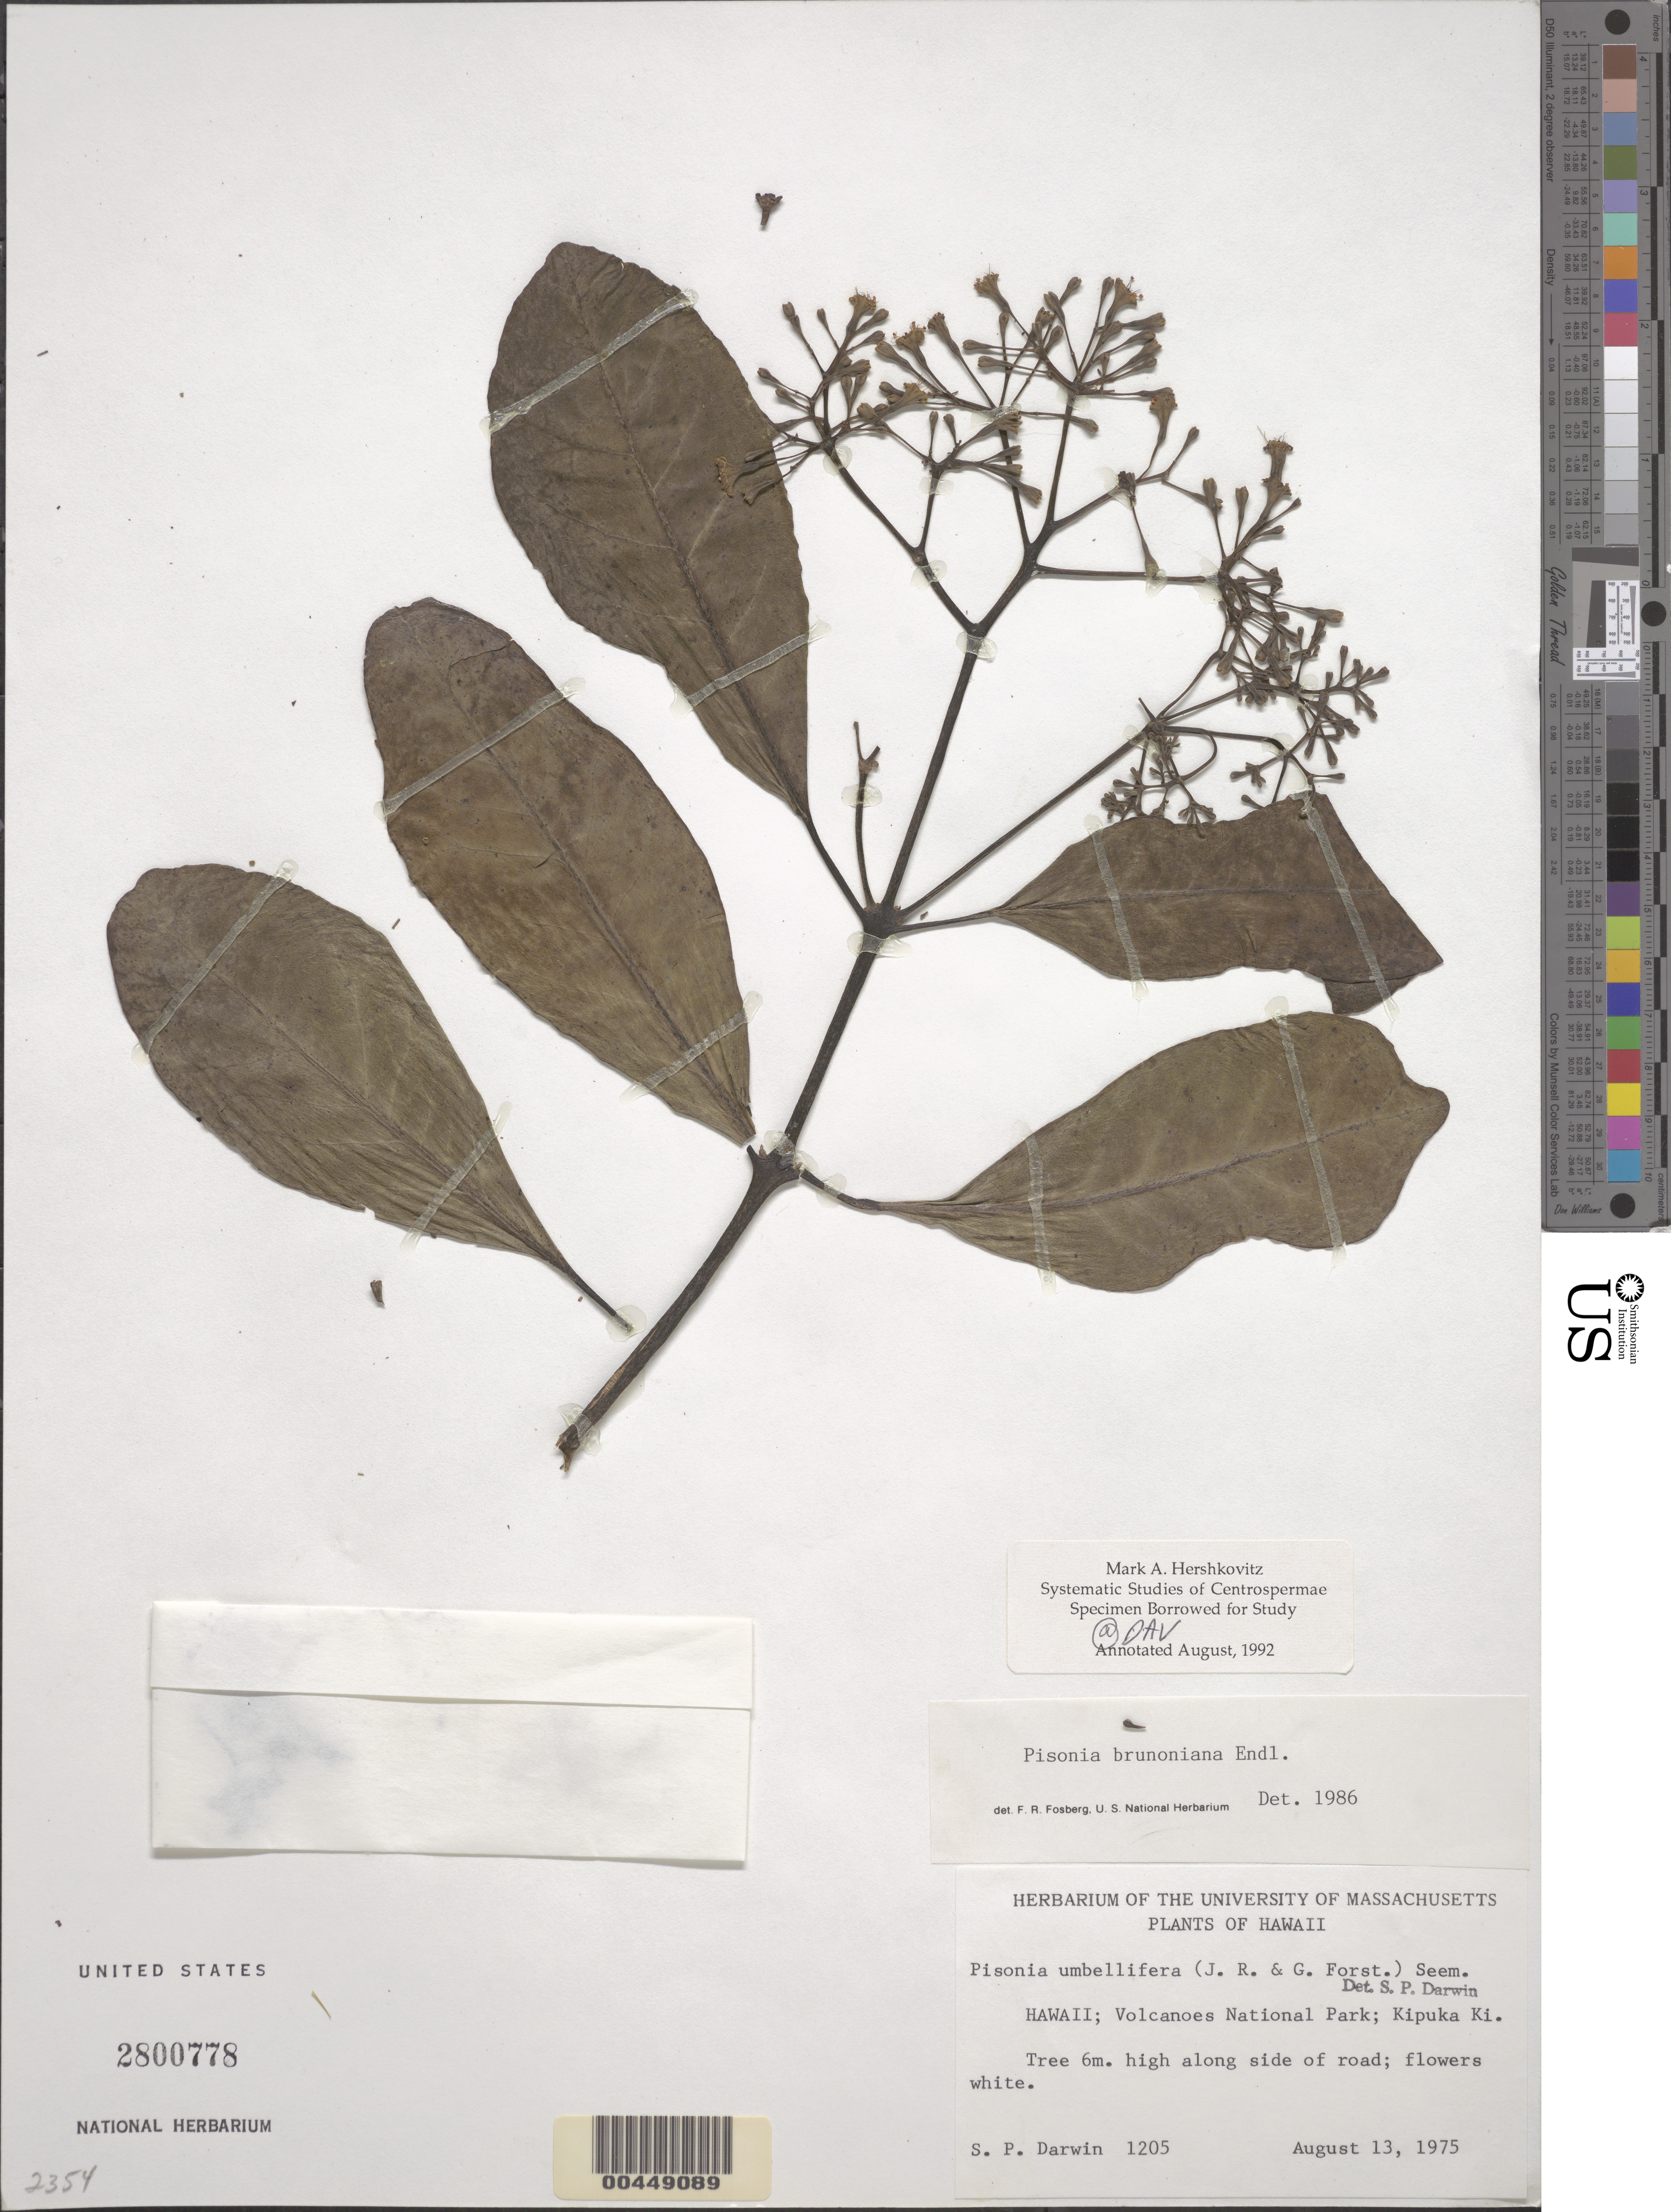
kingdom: Plantae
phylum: Tracheophyta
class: Magnoliopsida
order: Caryophyllales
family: Nyctaginaceae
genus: Ceodes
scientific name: Ceodes brunoniana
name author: (Endl.) Skottsb.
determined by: Wagner, W. L., (BOT), Smithsonian Institution - National Museum of Natural History (UNITED STATES)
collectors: S. P. Darwin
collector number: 1205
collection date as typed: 13 Aug 1975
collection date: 1975-08-13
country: United States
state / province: Hawaii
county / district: Hawaii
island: Hawaii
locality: Hawaii Volcanoes National Park, Kipuka Ki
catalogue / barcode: US 2800778